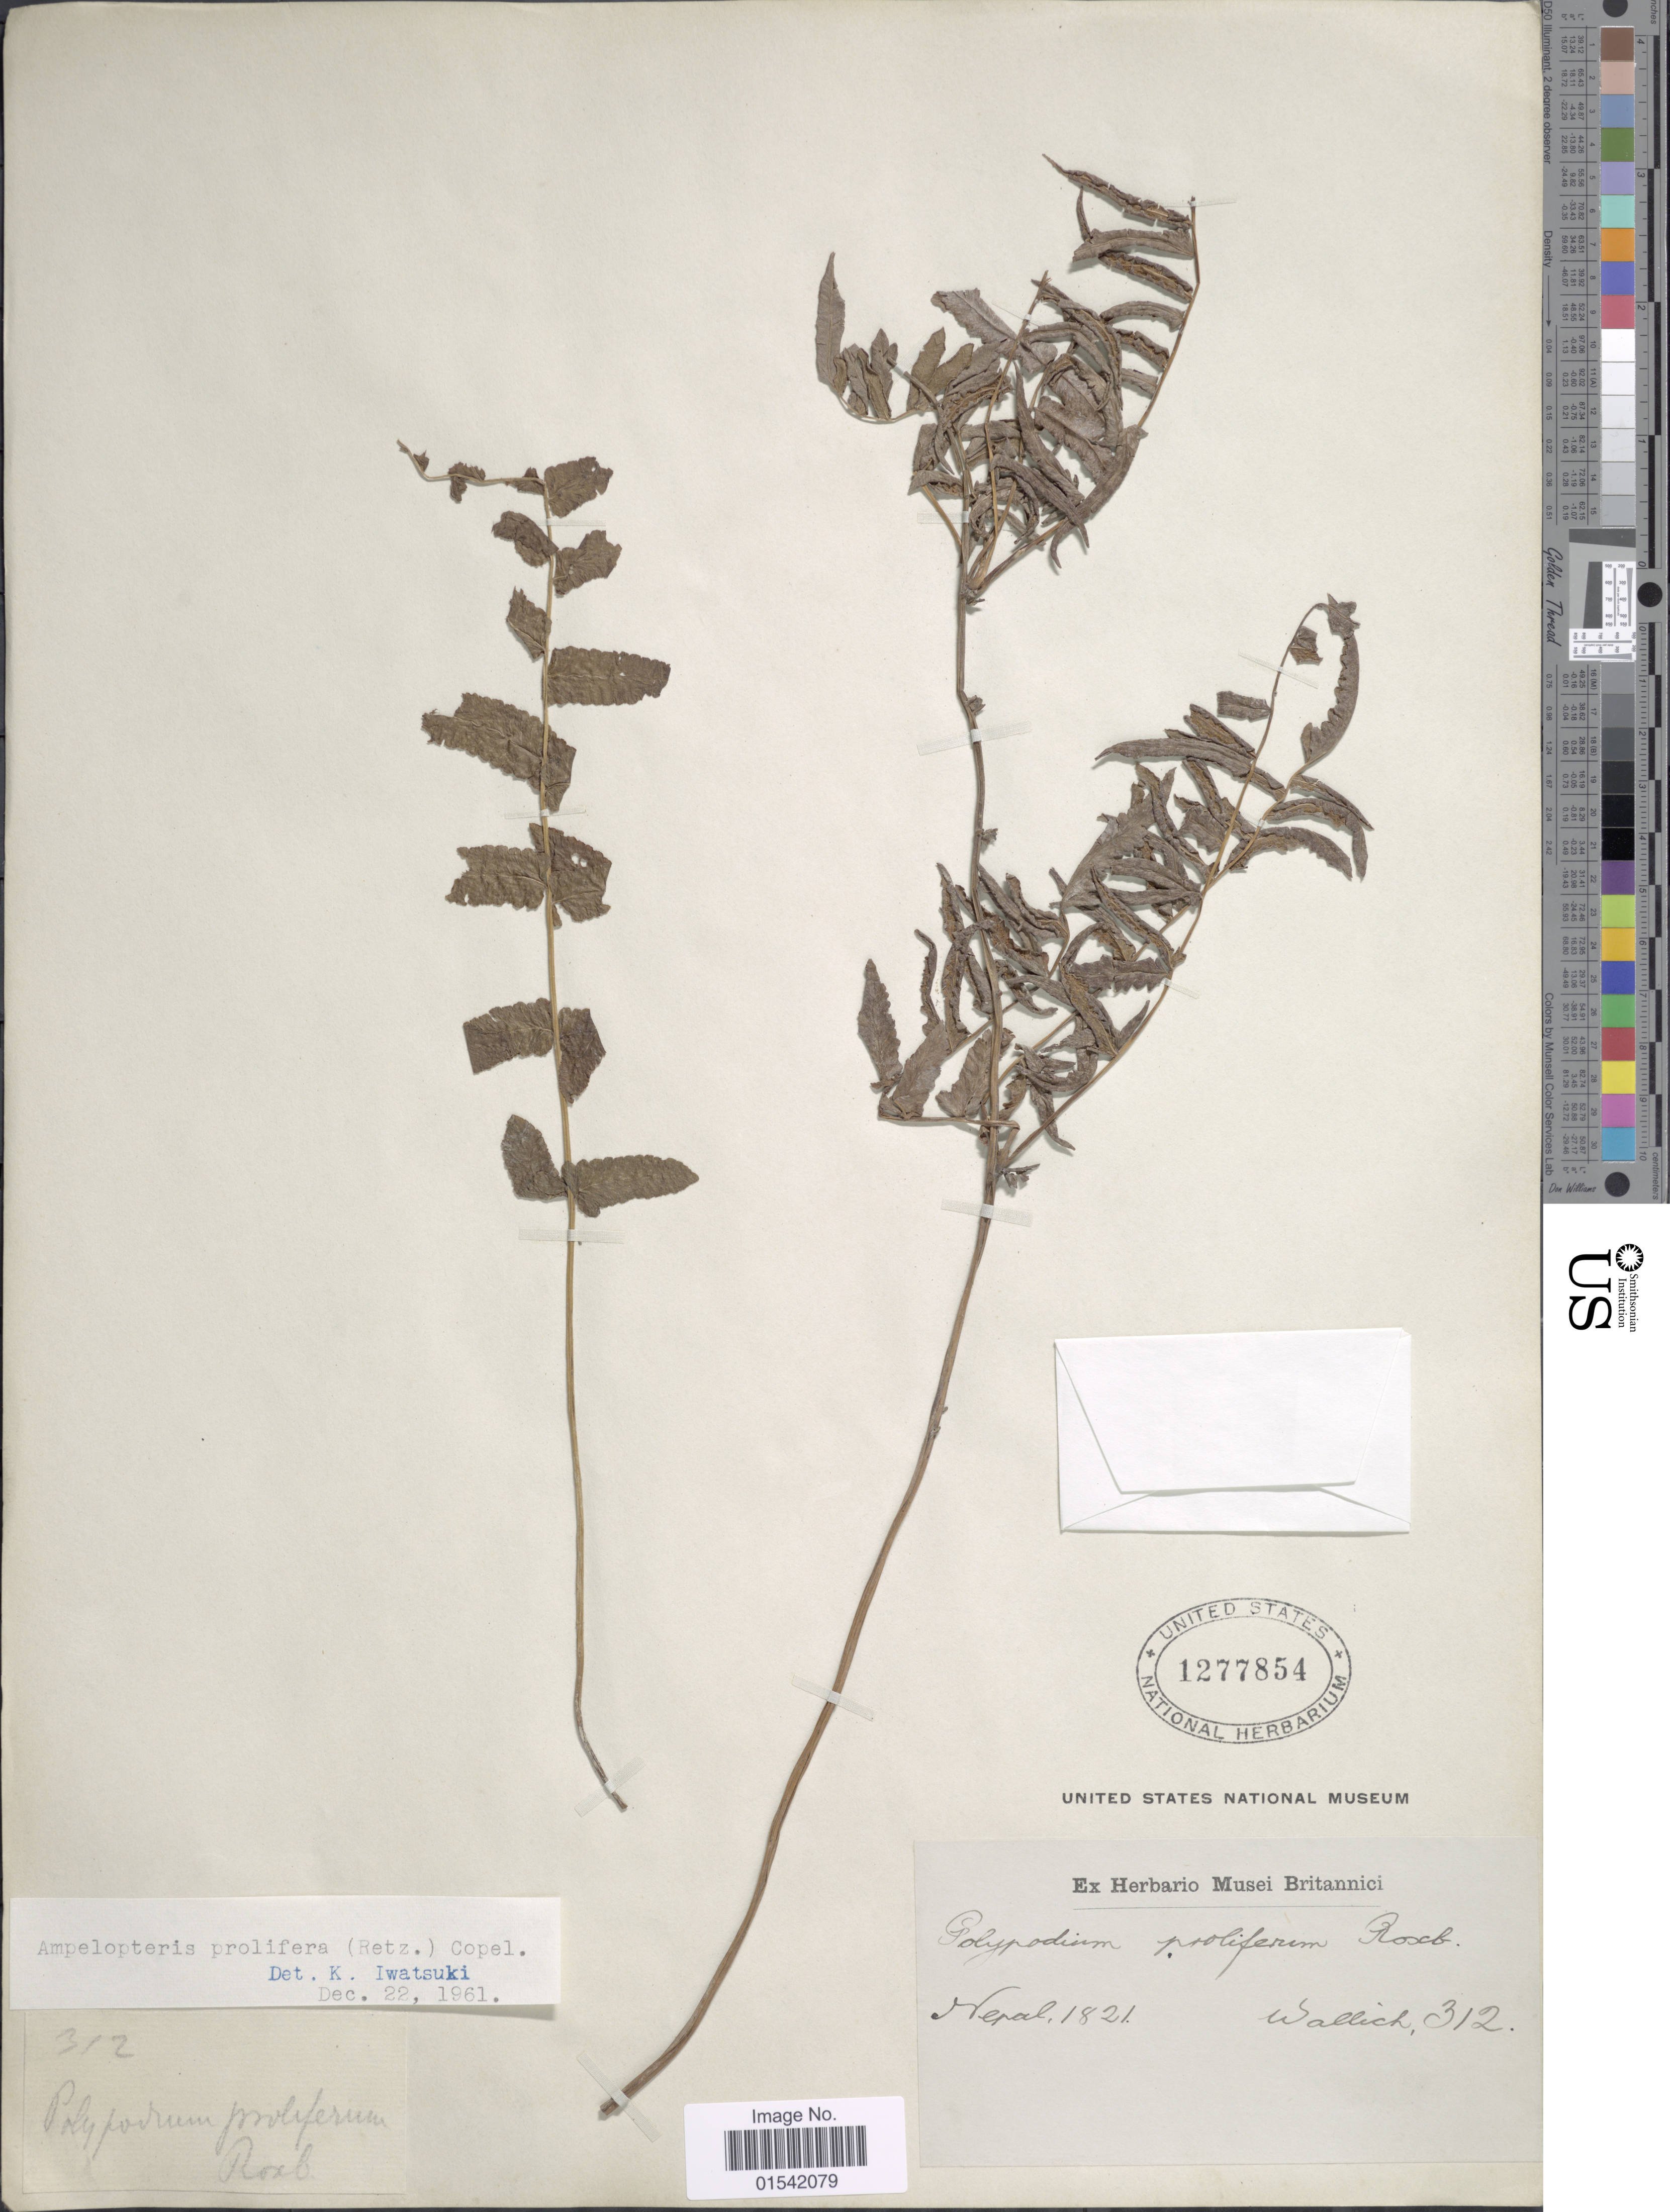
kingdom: Plantae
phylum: Tracheophyta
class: Polypodiopsida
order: Polypodiales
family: Thelypteridaceae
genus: Ampelopteris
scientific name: Ampelopteris prolifera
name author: (Retz.) Copel.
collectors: -- Wallich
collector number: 312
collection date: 1821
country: Nepal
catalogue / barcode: US 1277854